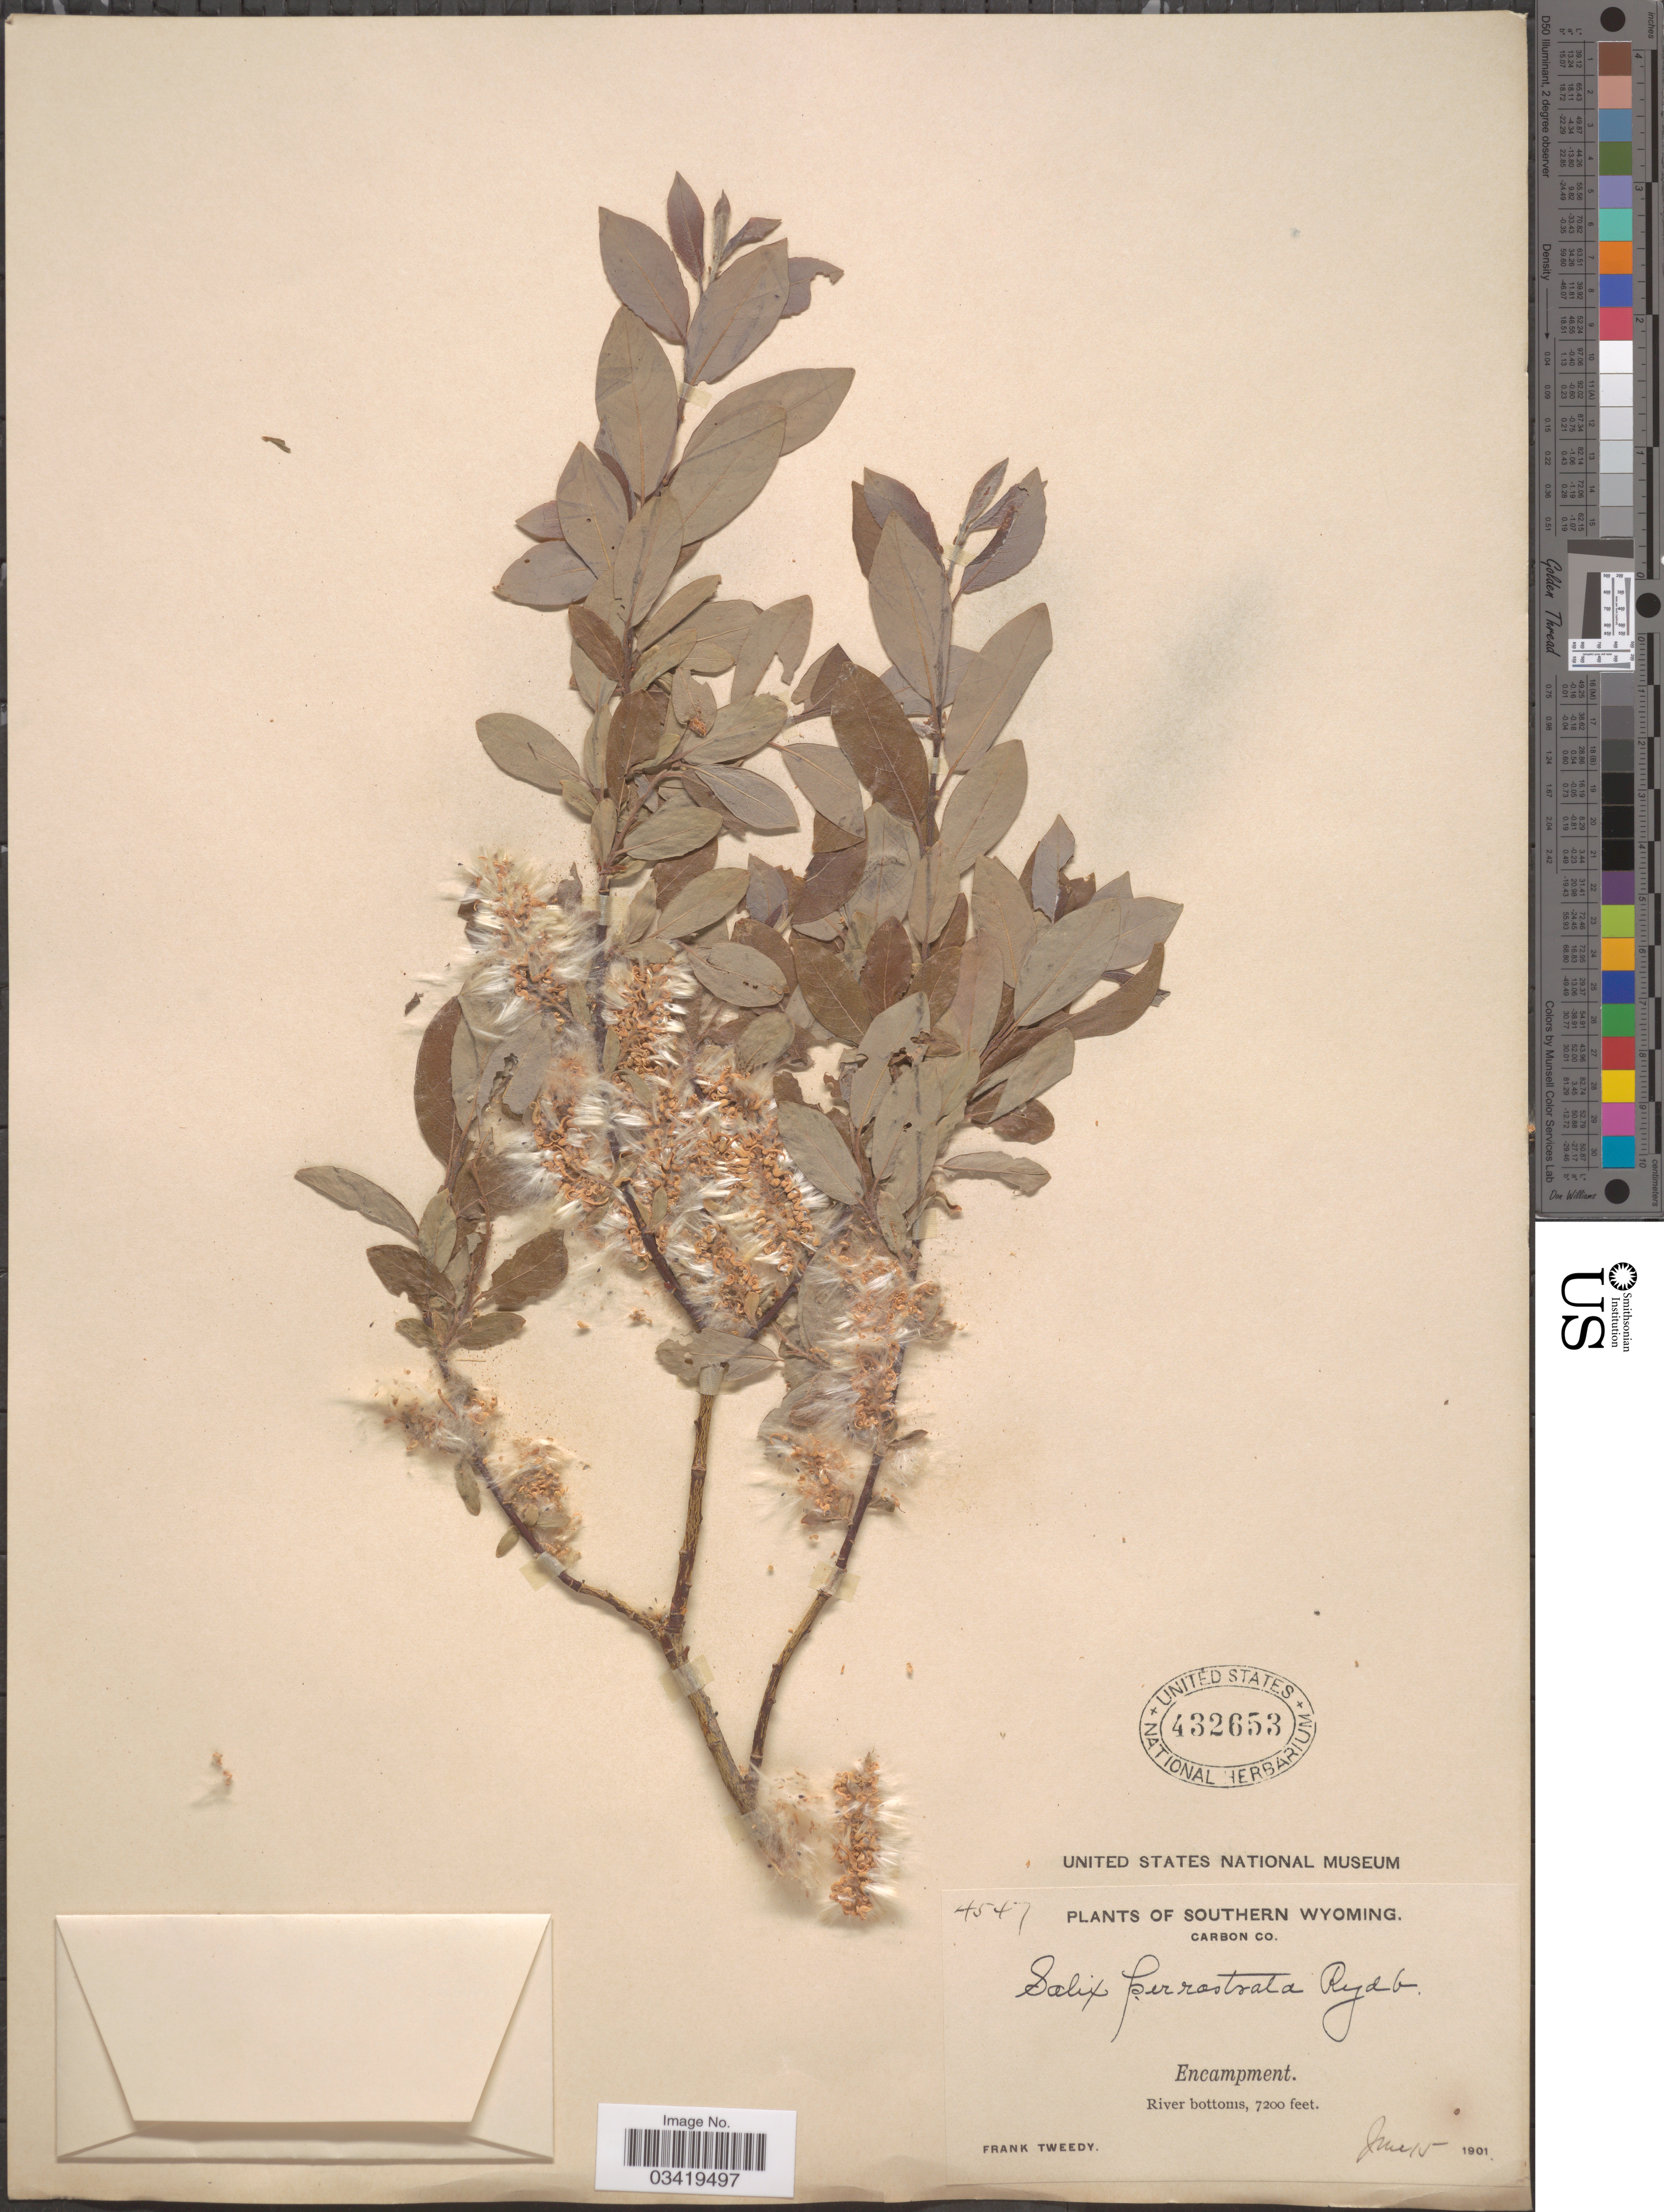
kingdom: Plantae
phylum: Tracheophyta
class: Magnoliopsida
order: Malpighiales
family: Salicaceae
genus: Salix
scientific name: Salix bebbiana var. perrostrata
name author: Sarg.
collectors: F. Tweedy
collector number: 4547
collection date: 1901-06-15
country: United States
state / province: Wyoming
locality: Southern Wyoming. Carbon Co. Encampment.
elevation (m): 2195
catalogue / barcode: US 432653